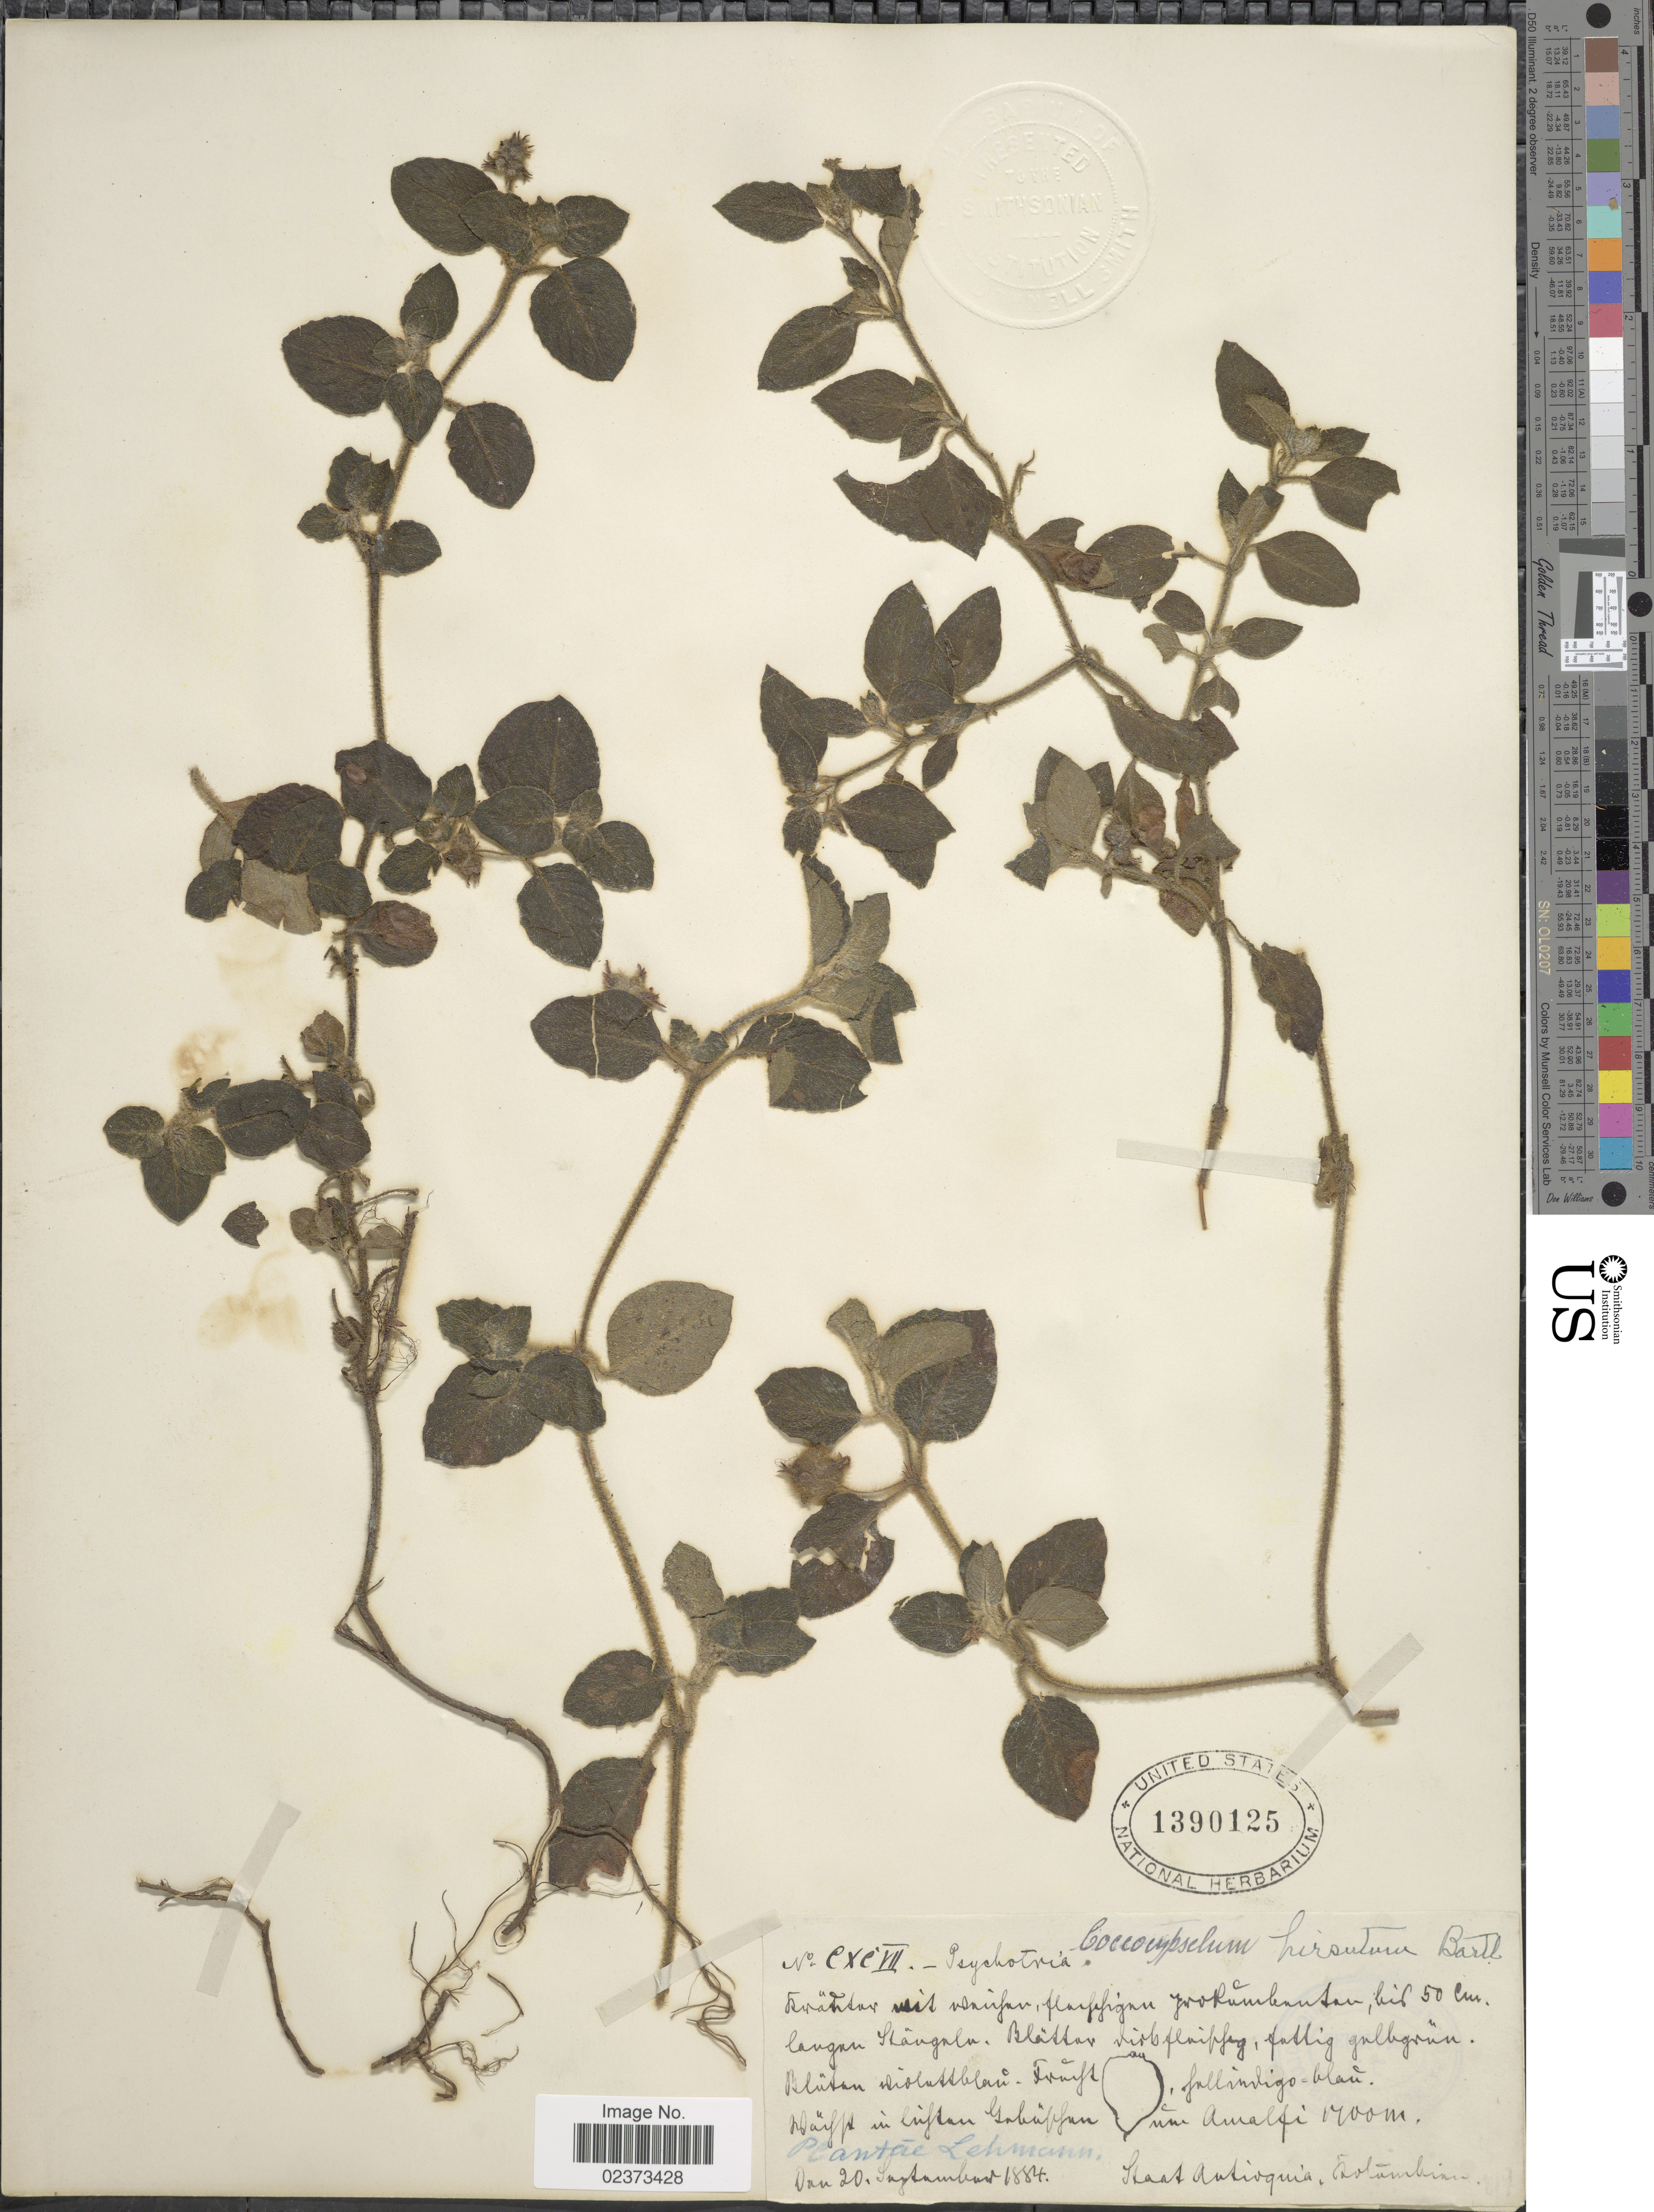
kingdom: Plantae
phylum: Tracheophyta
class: Magnoliopsida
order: Gentianales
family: Rubiaceae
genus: Coccocypselum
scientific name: Coccocypselum hirsutum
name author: Bartl. ex DC.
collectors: -. Lehmann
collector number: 197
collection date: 1884-01-20/1884-09-20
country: Colombia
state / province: Antioquia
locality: Dayfs in lichten Gabufan um Amalfi [interpreted]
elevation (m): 1700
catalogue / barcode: US 1390125